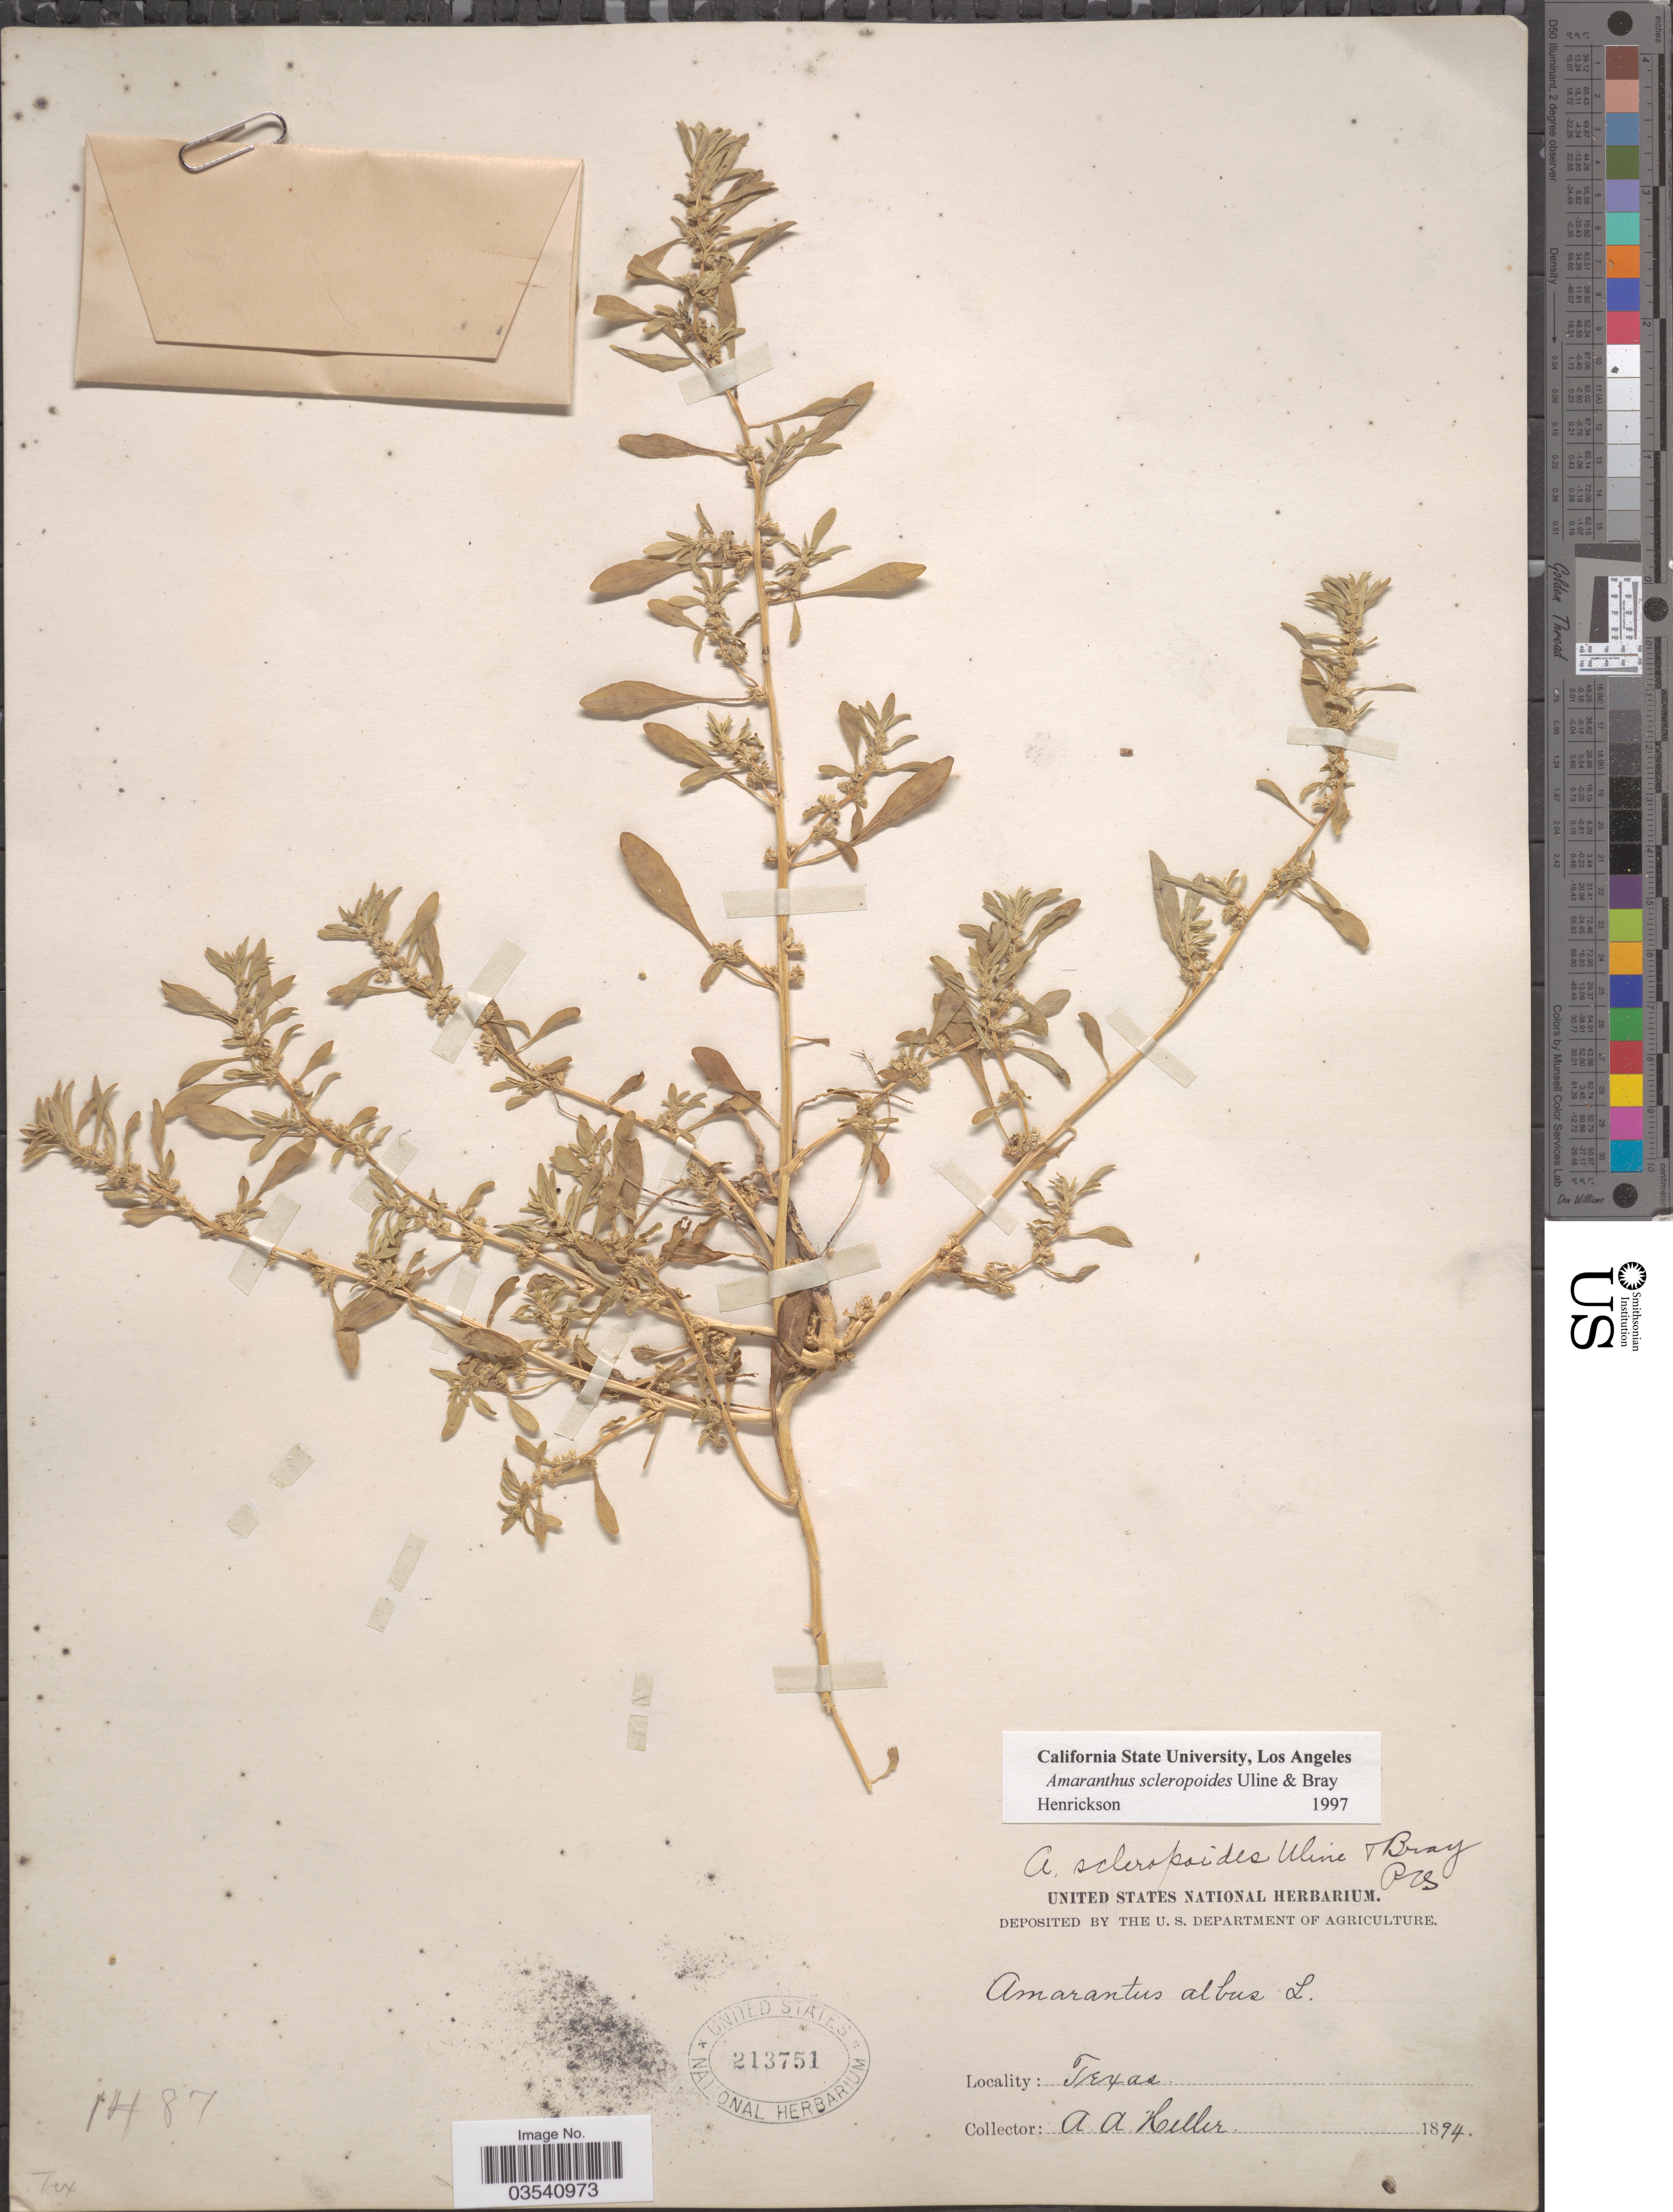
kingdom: Plantae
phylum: Tracheophyta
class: Magnoliopsida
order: Caryophyllales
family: Amaranthaceae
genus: Amaranthus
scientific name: Amaranthus scleropoides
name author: Uline & W.L. Bray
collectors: A. A. Heller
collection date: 1894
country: United States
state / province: Texas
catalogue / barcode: US 213751